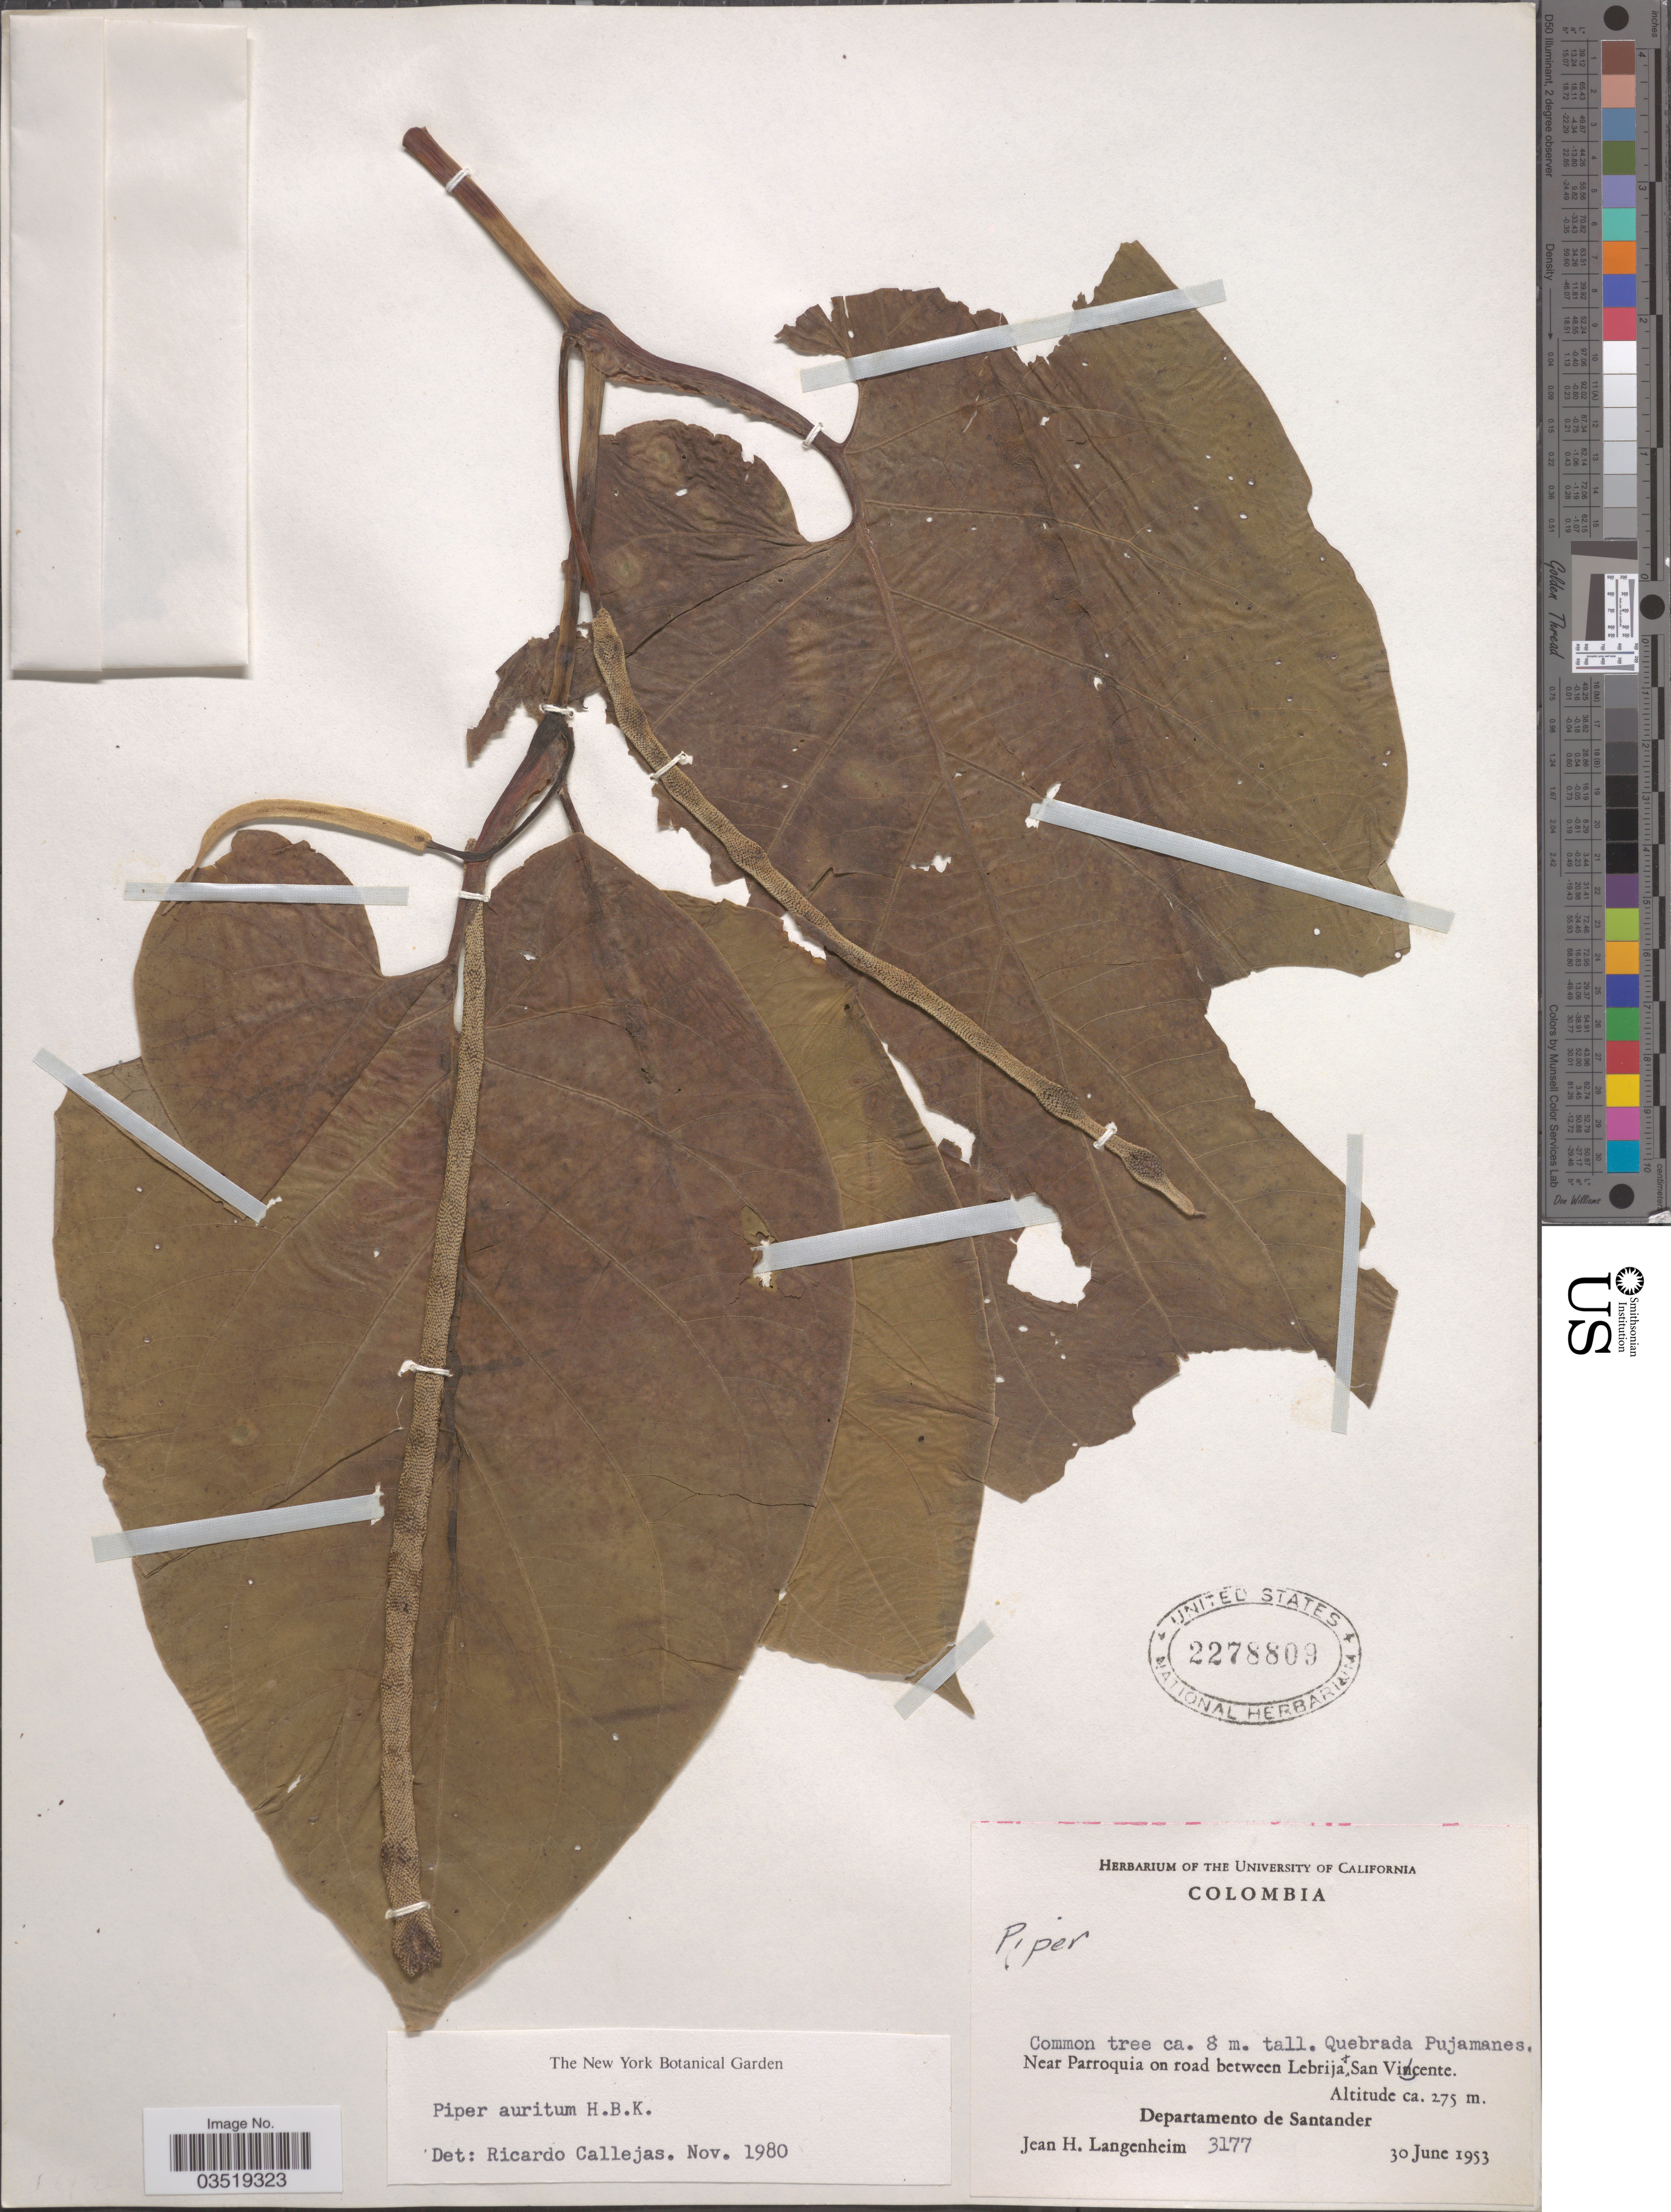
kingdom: Plantae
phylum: Tracheophyta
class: Magnoliopsida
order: Piperales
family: Piperaceae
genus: Piper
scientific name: Piper auritum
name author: Kunth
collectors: J. H. Langenheim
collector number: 3177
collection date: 1953-06-30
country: Colombia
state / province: Santander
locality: Quebrada Pujamanes. Near Parroquia on road between Lebrija & San Vicente. Departamento de Santander.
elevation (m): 275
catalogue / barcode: US 2278809